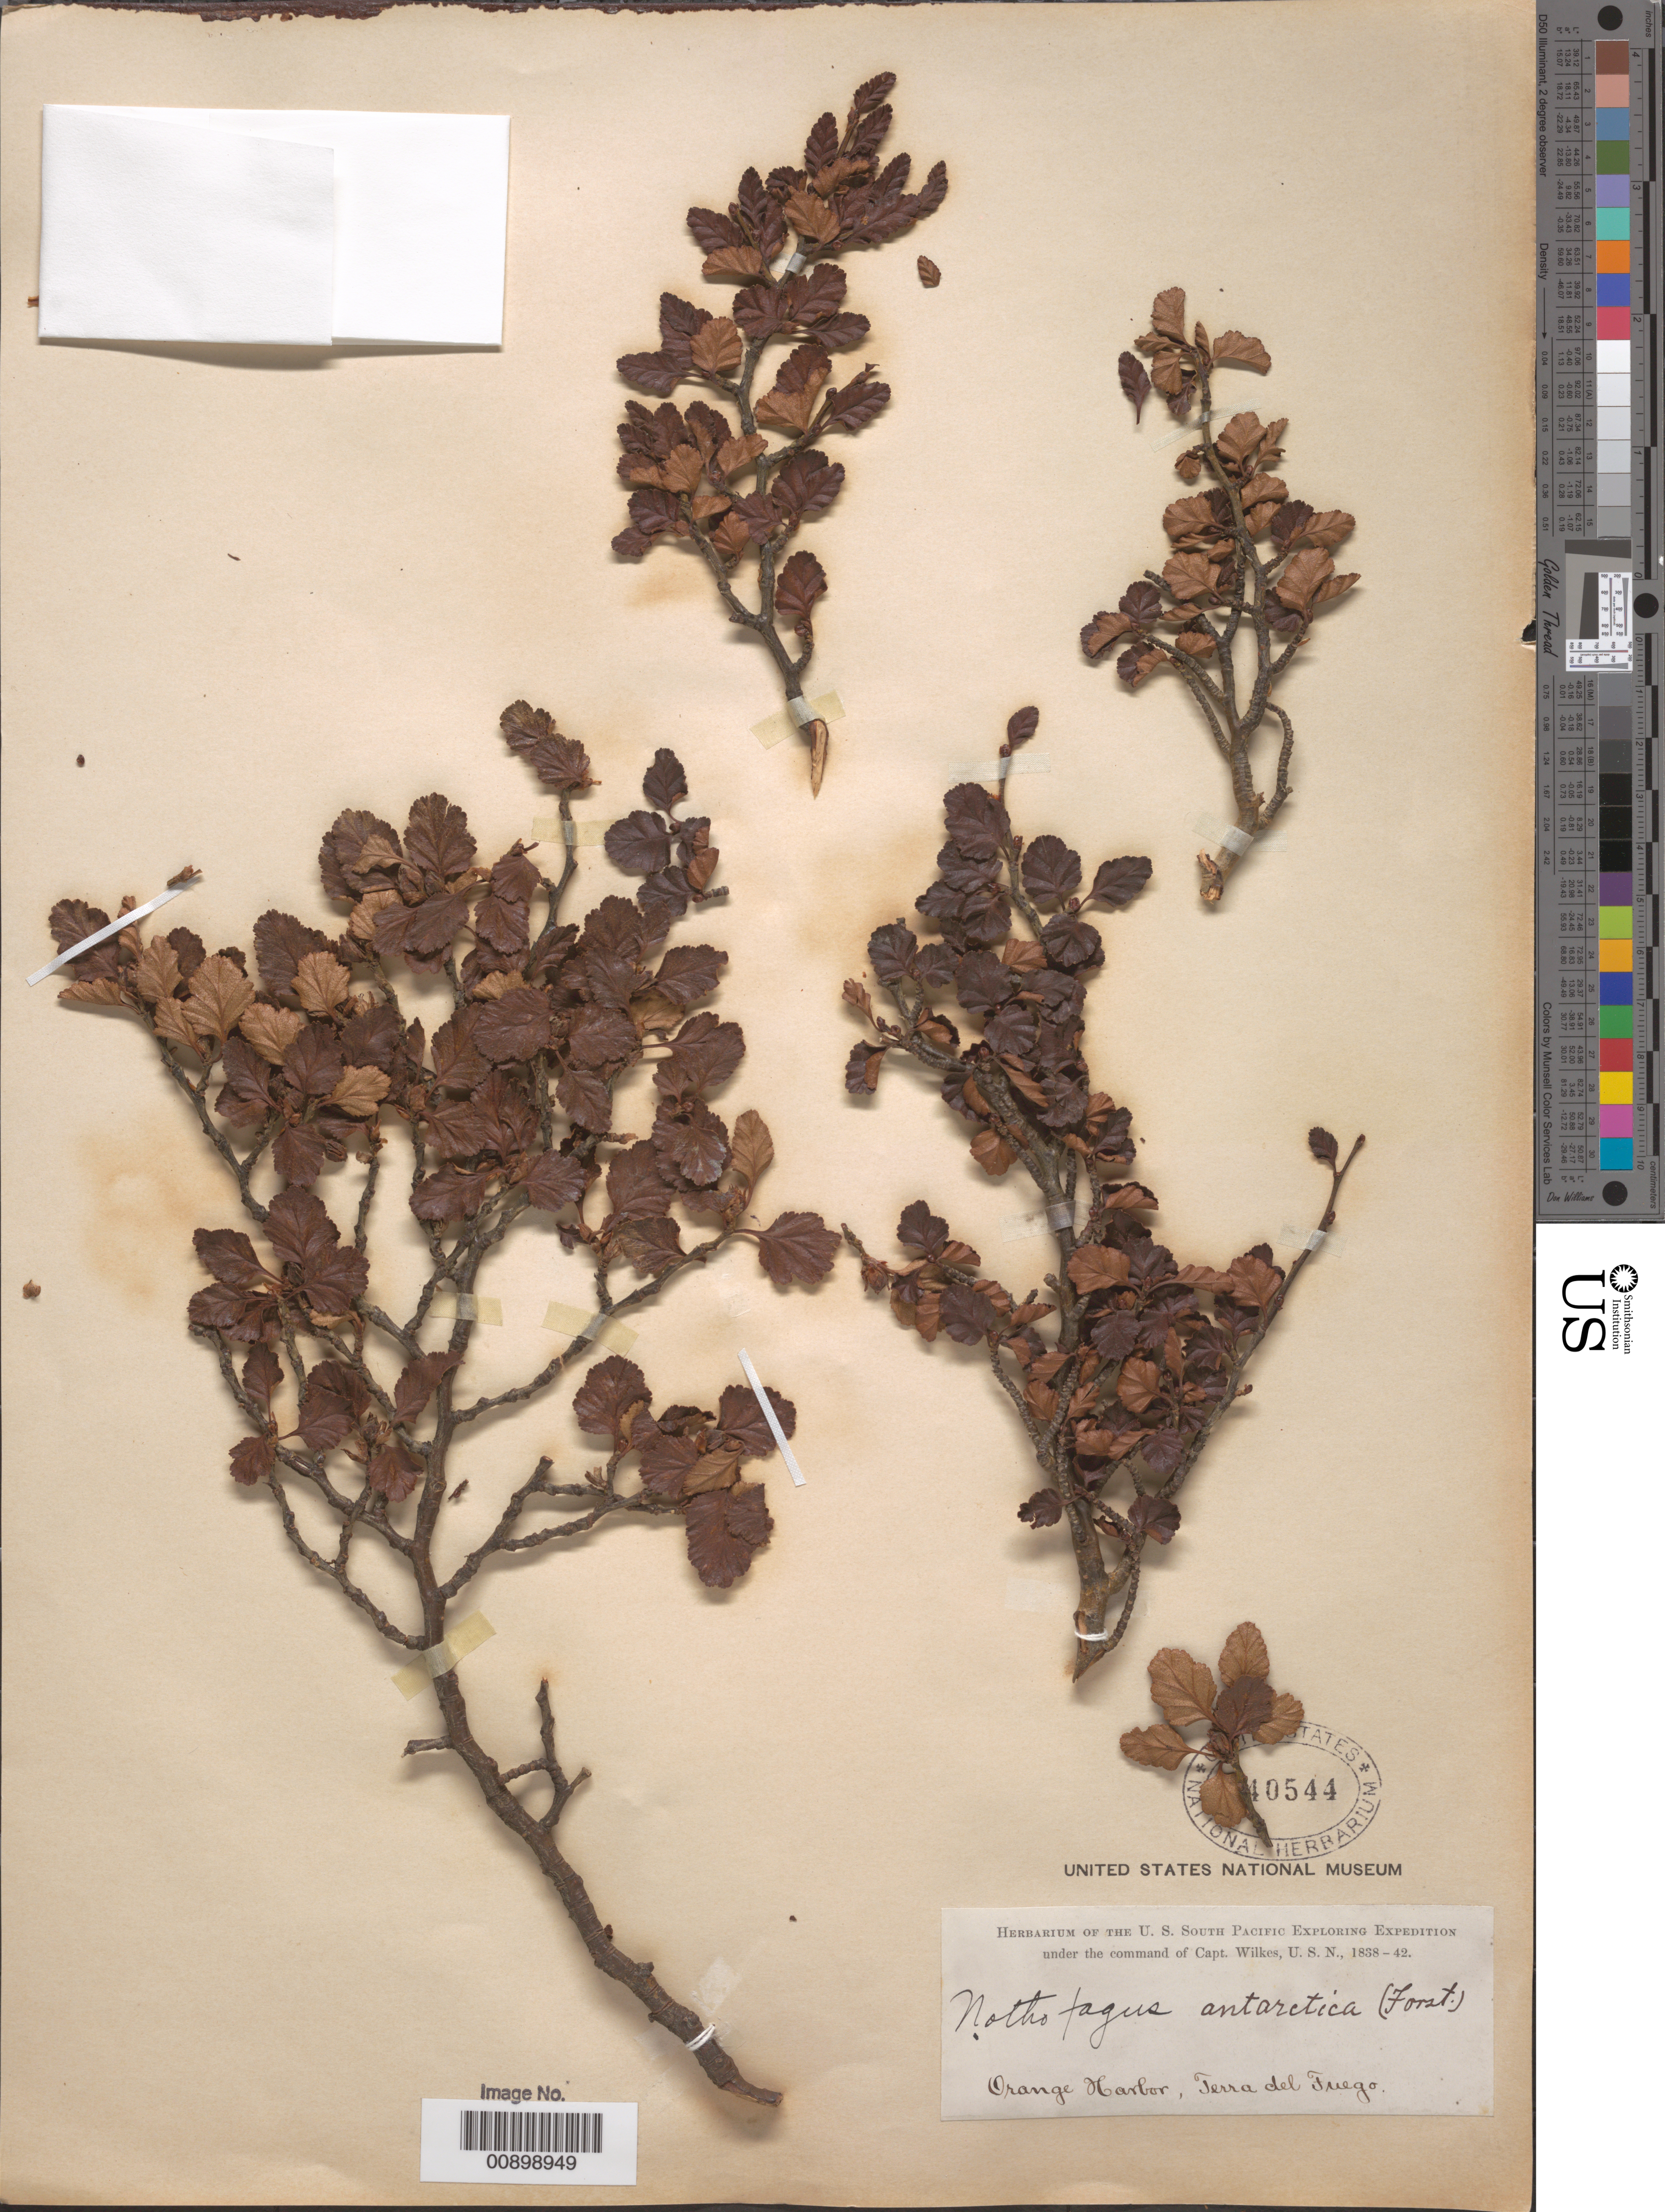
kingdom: Plantae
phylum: Tracheophyta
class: Magnoliopsida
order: Fagales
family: Nothofagaceae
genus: Nothofagus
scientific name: Nothofagus antarctica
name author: (G. Forst.) Oerst.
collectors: Wilkes Explor. Exped.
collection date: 1838/1842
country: Argentina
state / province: Tierra del Fuego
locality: Orange Harbor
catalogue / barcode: US 40544